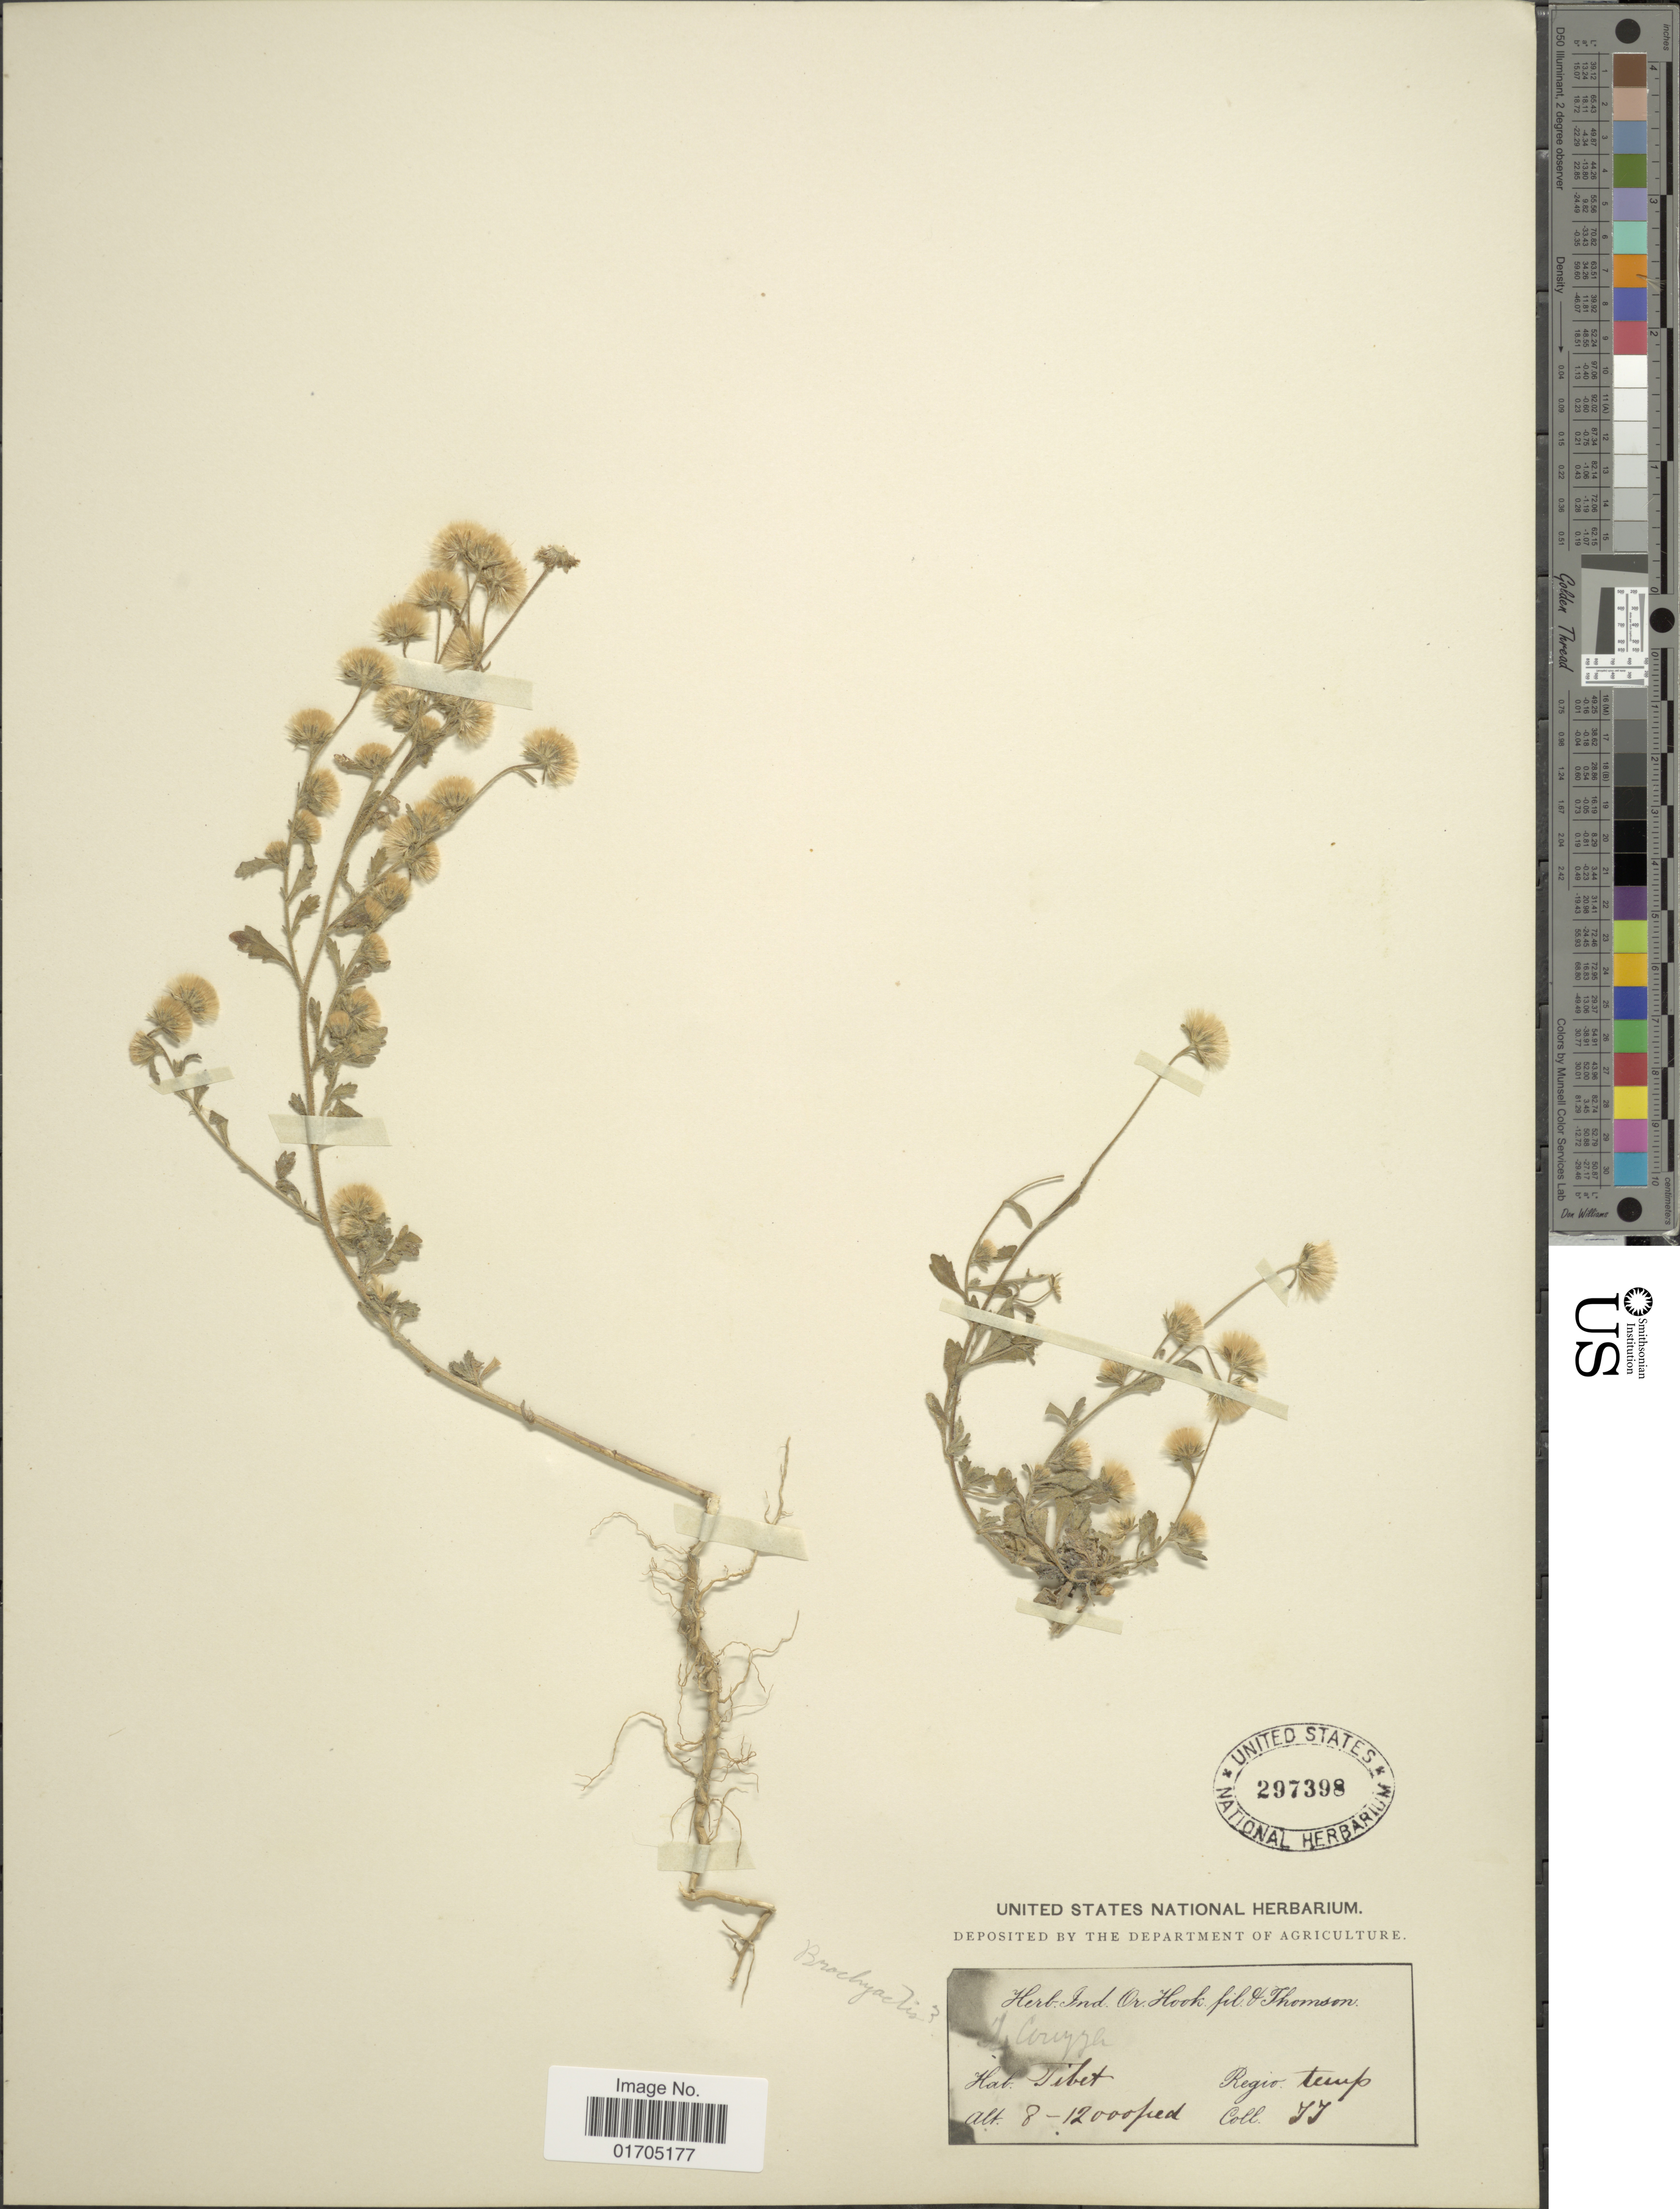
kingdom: Plantae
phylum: Tracheophyta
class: Magnoliopsida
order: Asterales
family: Asteraceae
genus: Brachyactis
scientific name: Brachyactis umbrosa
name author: Benth. in Hook.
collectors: T. Thomson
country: China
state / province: Xizang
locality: Ind. Or. Tibet, Regio temp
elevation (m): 2438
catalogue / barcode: US 297398